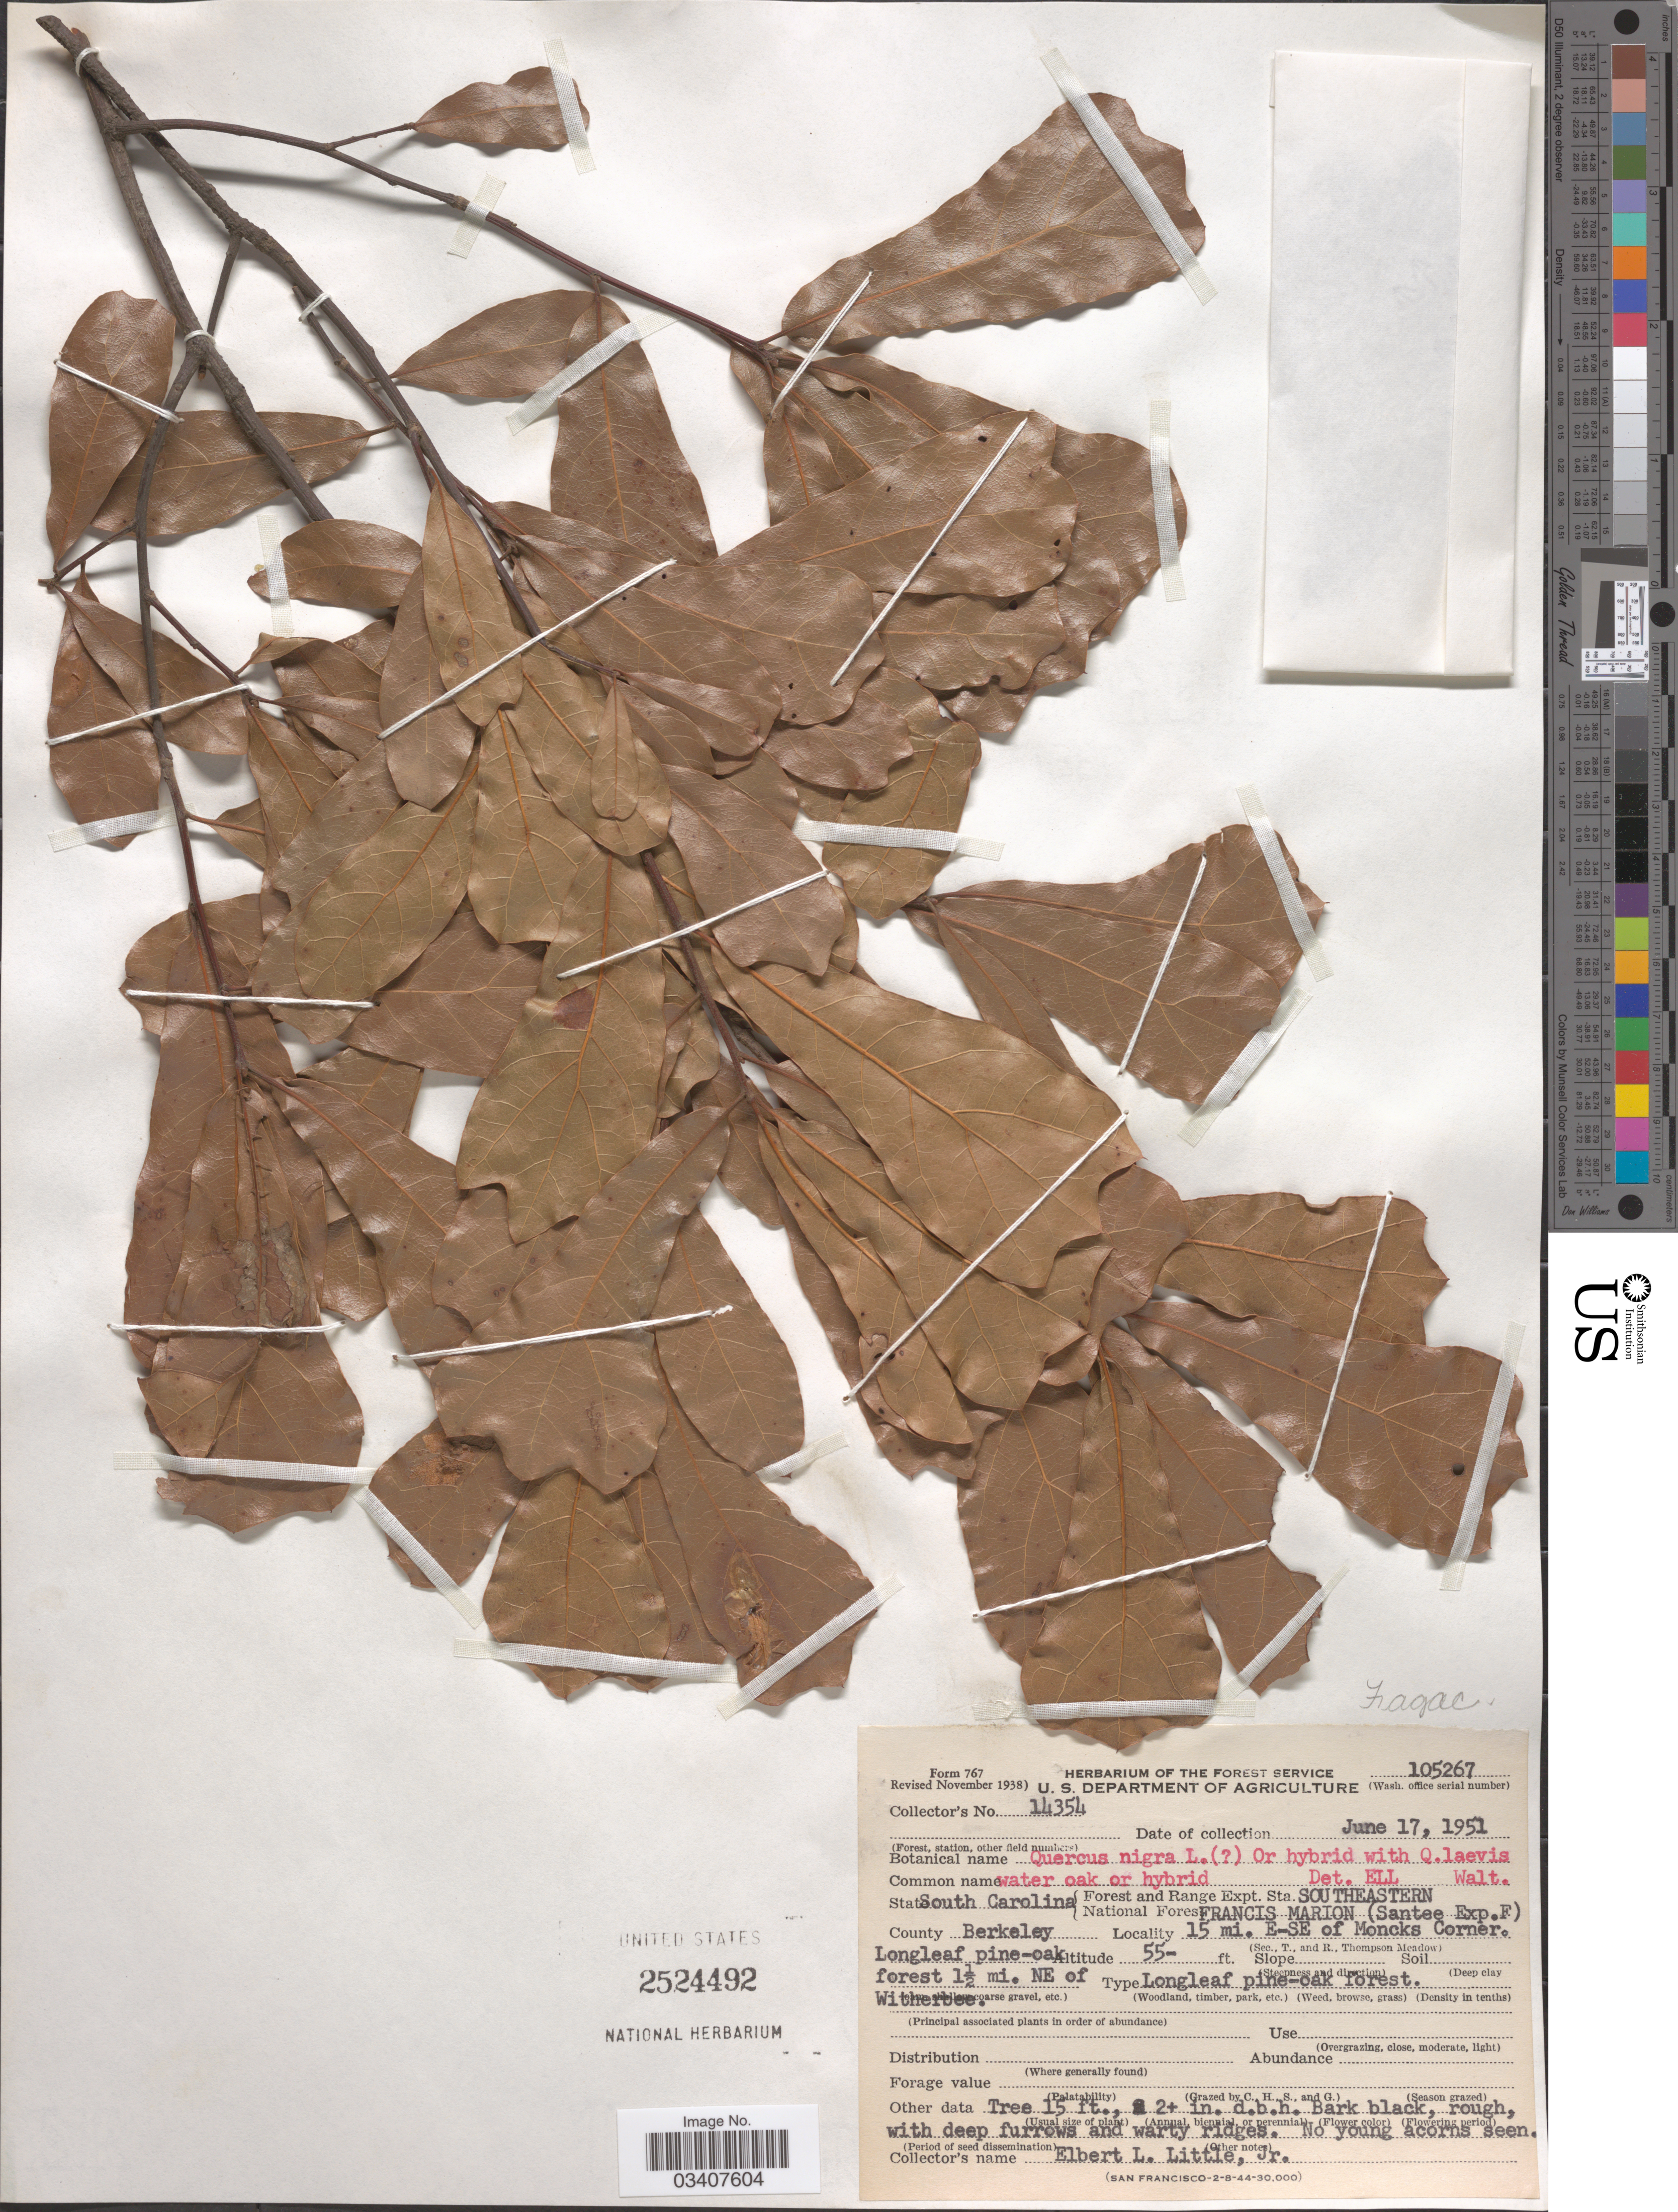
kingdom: Plantae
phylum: Tracheophyta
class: Magnoliopsida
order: Fagales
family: Fagaceae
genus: Quercus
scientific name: Quercus nigra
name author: L.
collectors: E. L. Little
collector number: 14354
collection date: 1951-06-17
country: United States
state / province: South Carolina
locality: Forest and Range Expt. Sta. Southeastern. National Forest Francis Marion (Santee Exp. F.), County Berkeley. 15 mi. E-SE of Moncks Corner. Longleaf pine-oak forest 1½ mi. NE of Witherbee.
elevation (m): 17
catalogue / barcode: US 2524492